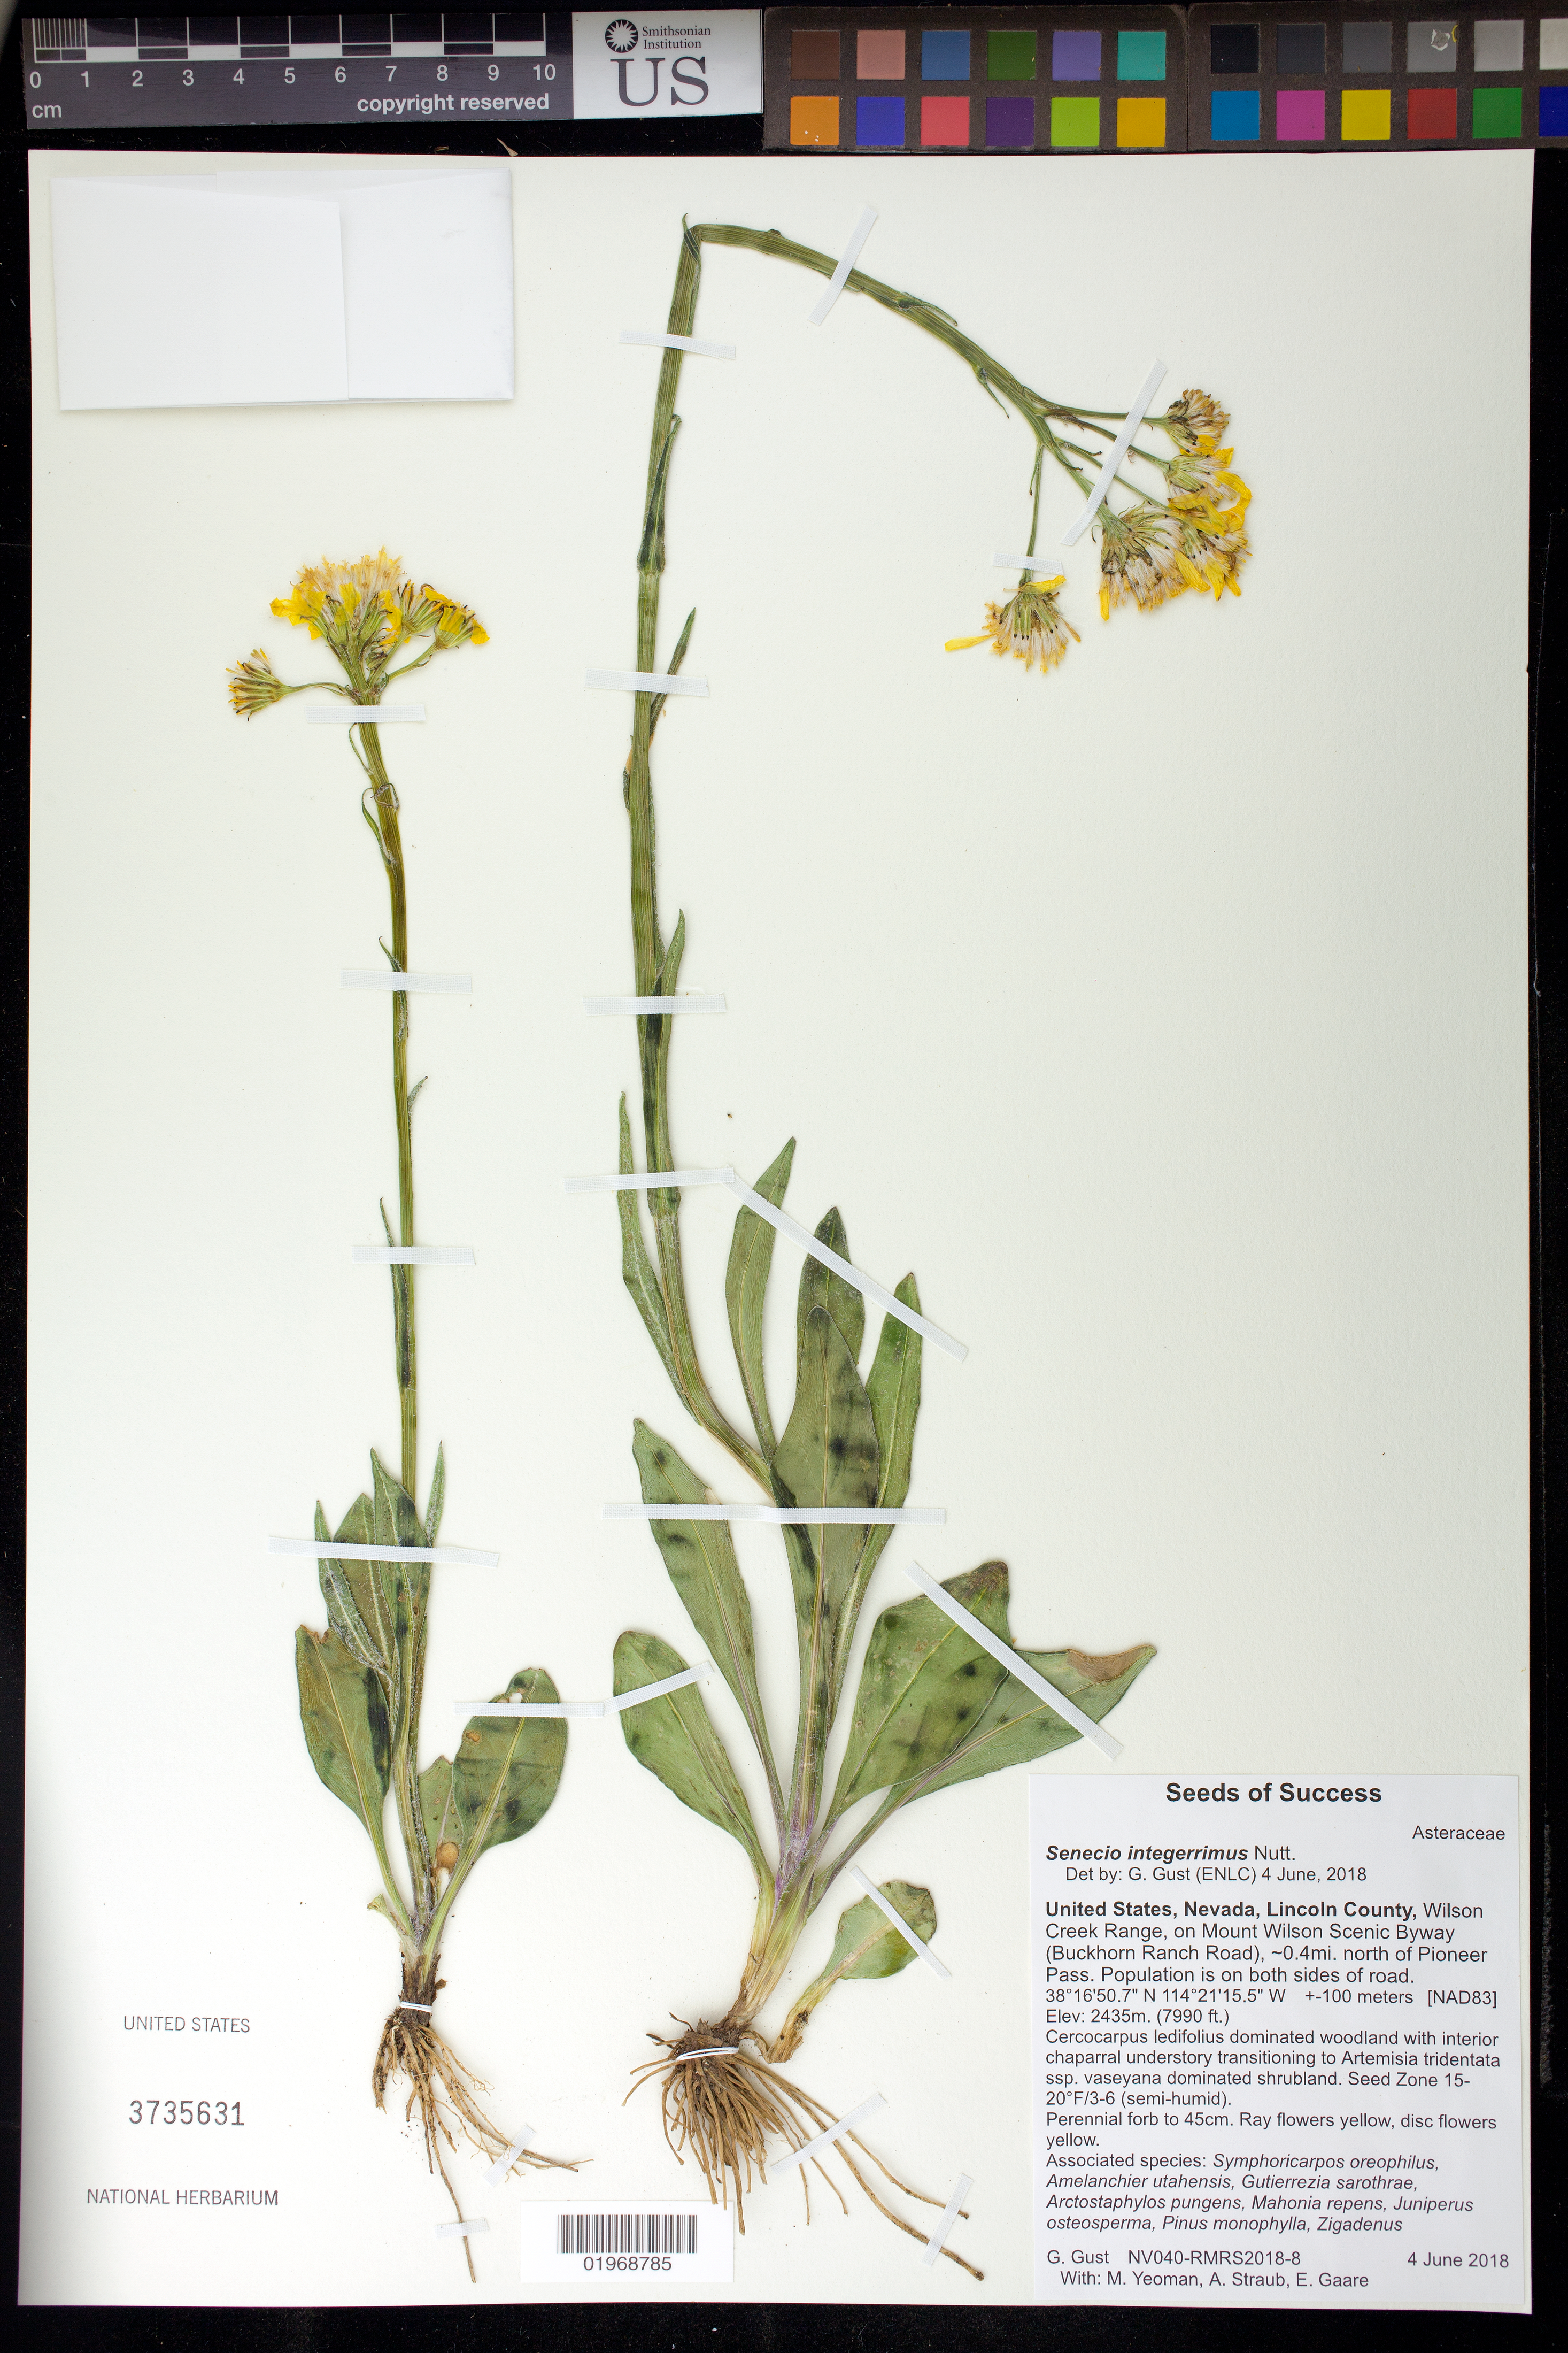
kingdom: Plantae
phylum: Tracheophyta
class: Magnoliopsida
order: Asterales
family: Asteraceae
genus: Senecio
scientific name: Senecio integerrimus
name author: Nutt.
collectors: G. Gust, M. Yeoman, A. Straub & E. Gaare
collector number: NV040-RMRS2018-8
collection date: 2018-06-04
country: United States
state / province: Nevada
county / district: Lincoln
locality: Wilson Creek Range, on Mount Wilson Scenic Byway (Buckhorn Ranch Road), 0.4 mi. N of Pioneer Pass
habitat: Shrubland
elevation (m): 2435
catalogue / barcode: US 3735631